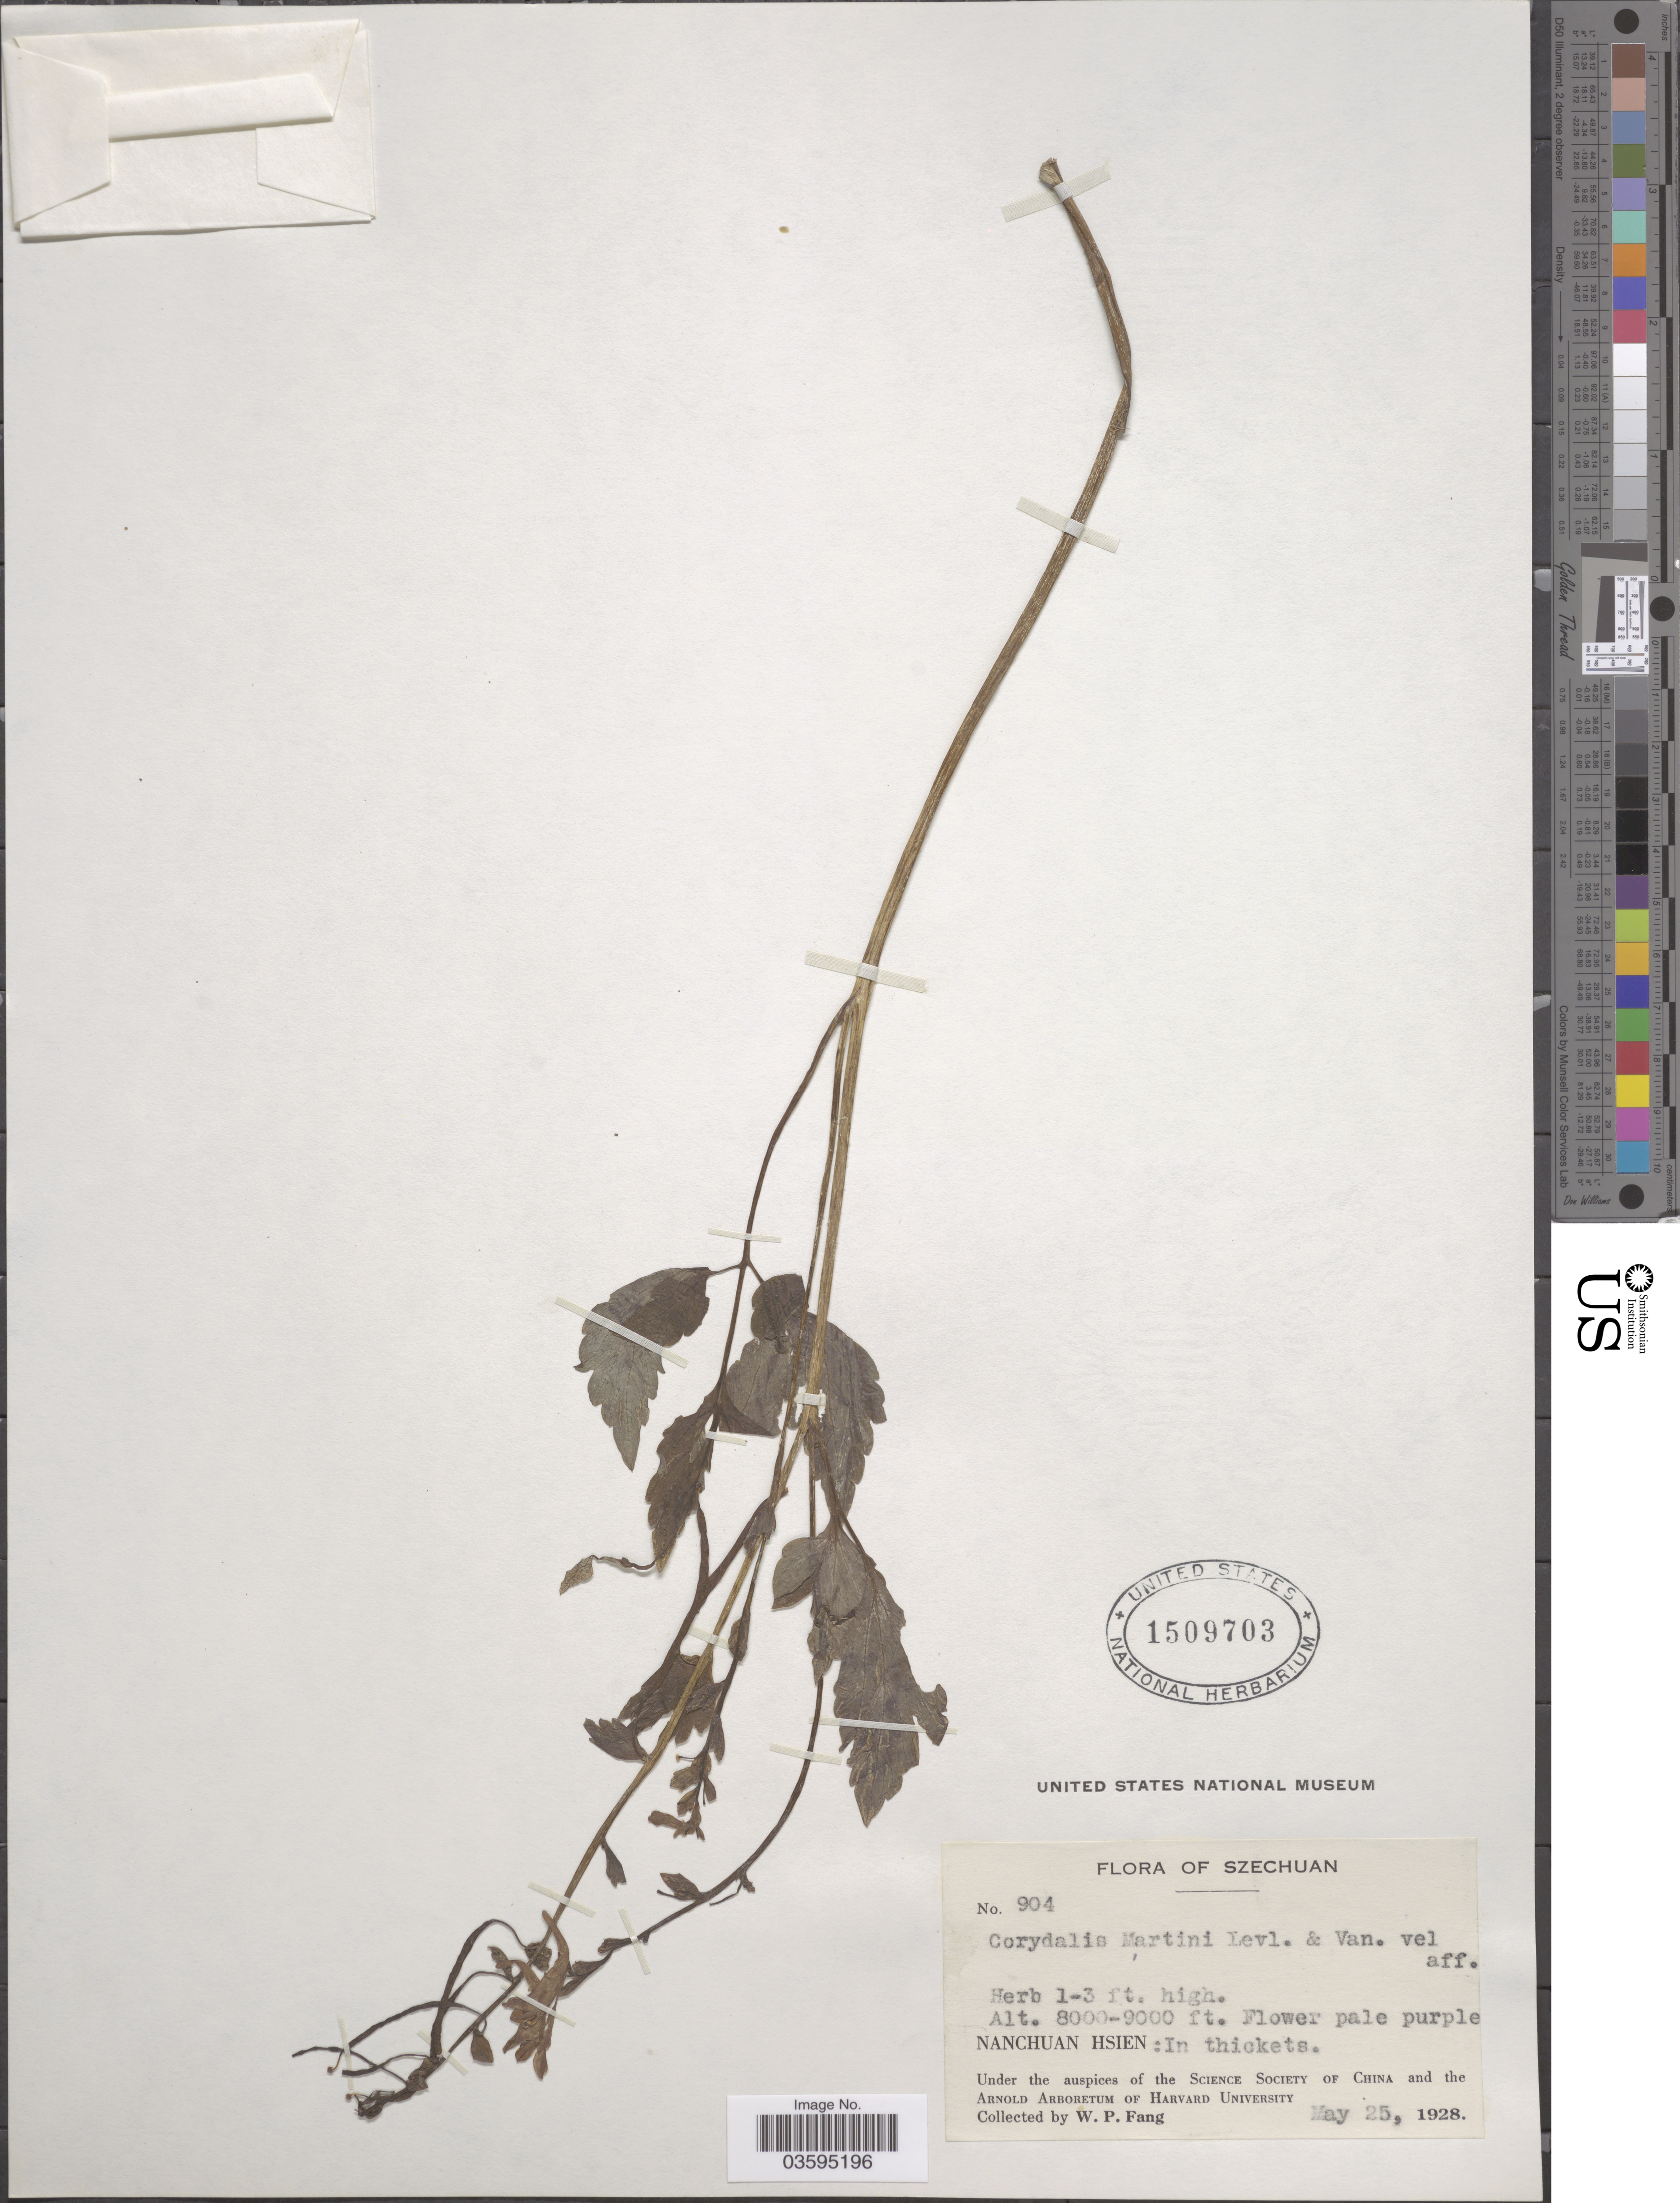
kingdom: Plantae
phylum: Tracheophyta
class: Magnoliopsida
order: Ranunculales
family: Papaveraceae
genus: Corydalis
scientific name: Corydalis martini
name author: H. Lév. & Vaniot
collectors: W. P. Fang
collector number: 904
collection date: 1928-05-25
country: China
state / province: Sichuan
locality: Szechuan. Nanchuan Hsien: In thickets.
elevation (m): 2438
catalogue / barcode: US 1509703